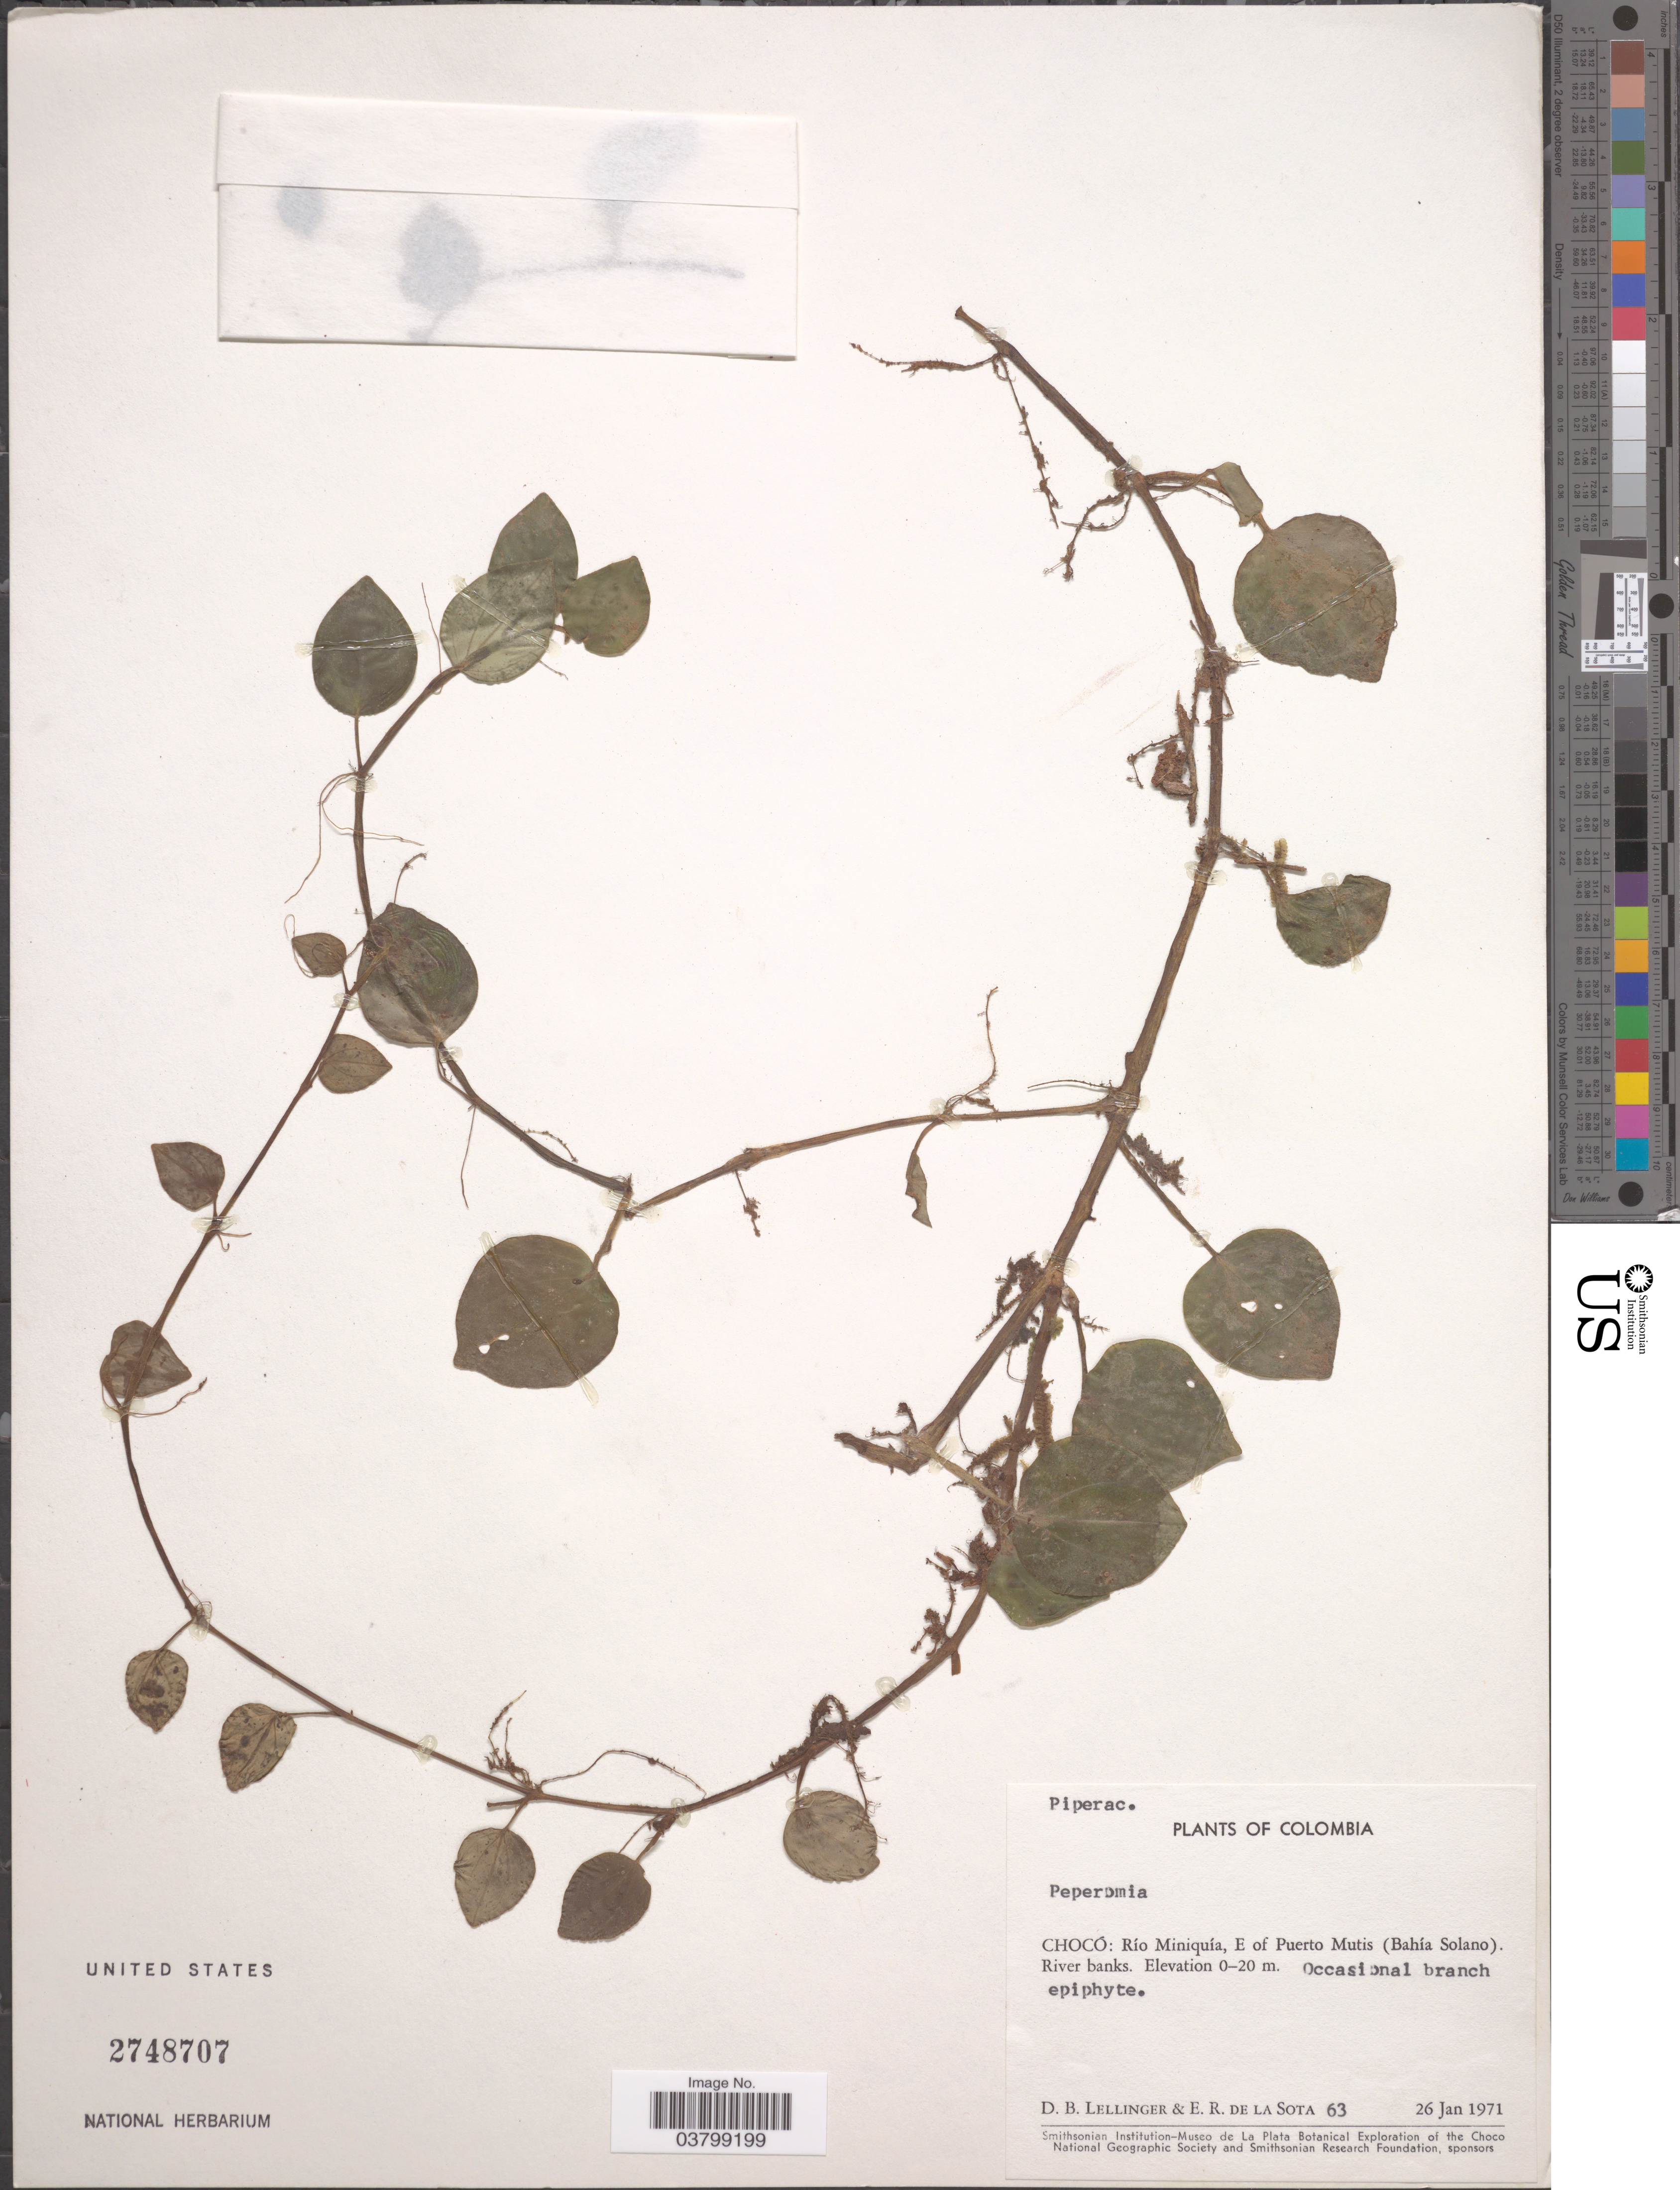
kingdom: Plantae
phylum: Tracheophyta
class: Magnoliopsida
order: Piperales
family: Piperaceae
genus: Peperomia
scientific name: Peperomia sp.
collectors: D. B. Lellinger & E. R. de la Sota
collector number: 63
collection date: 1971-01-26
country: Colombia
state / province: Chocó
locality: Río Miniquía, E of Puerto Mutis (Bahía Solano). River banks.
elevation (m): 0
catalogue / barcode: US 2748707